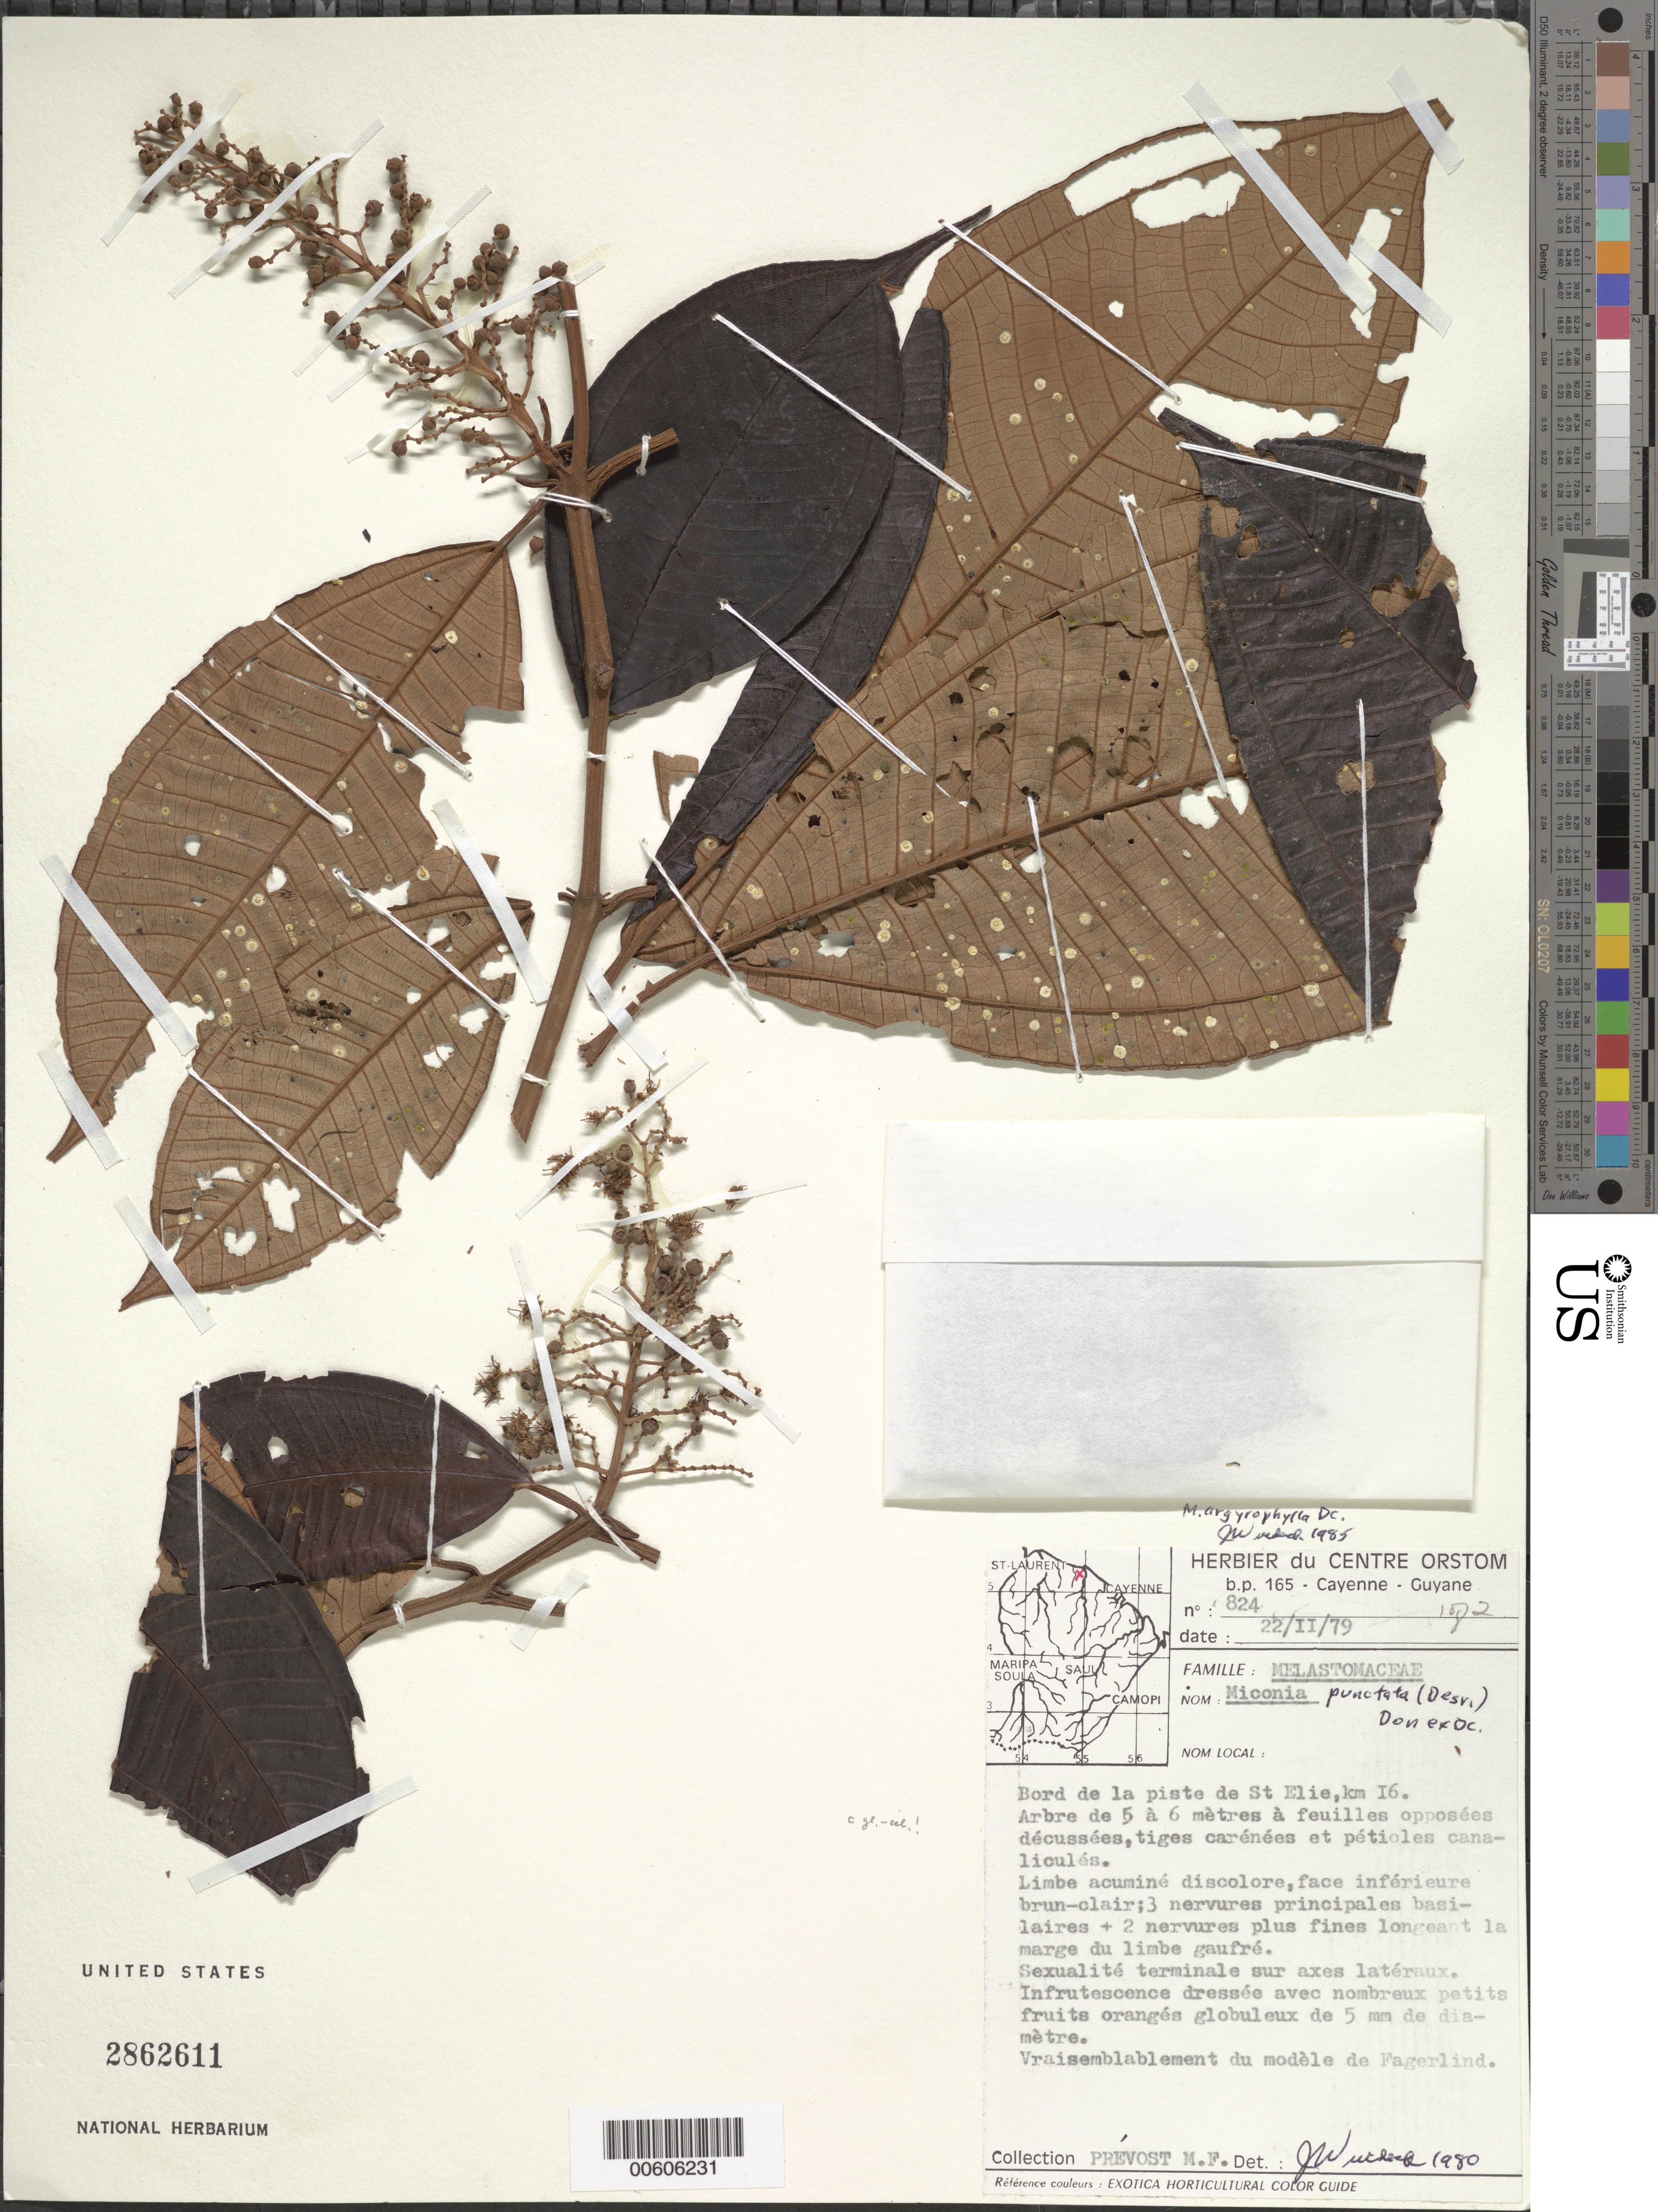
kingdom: Plantae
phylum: Tracheophyta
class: Magnoliopsida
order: Myrtales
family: Melastomataceae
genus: Miconia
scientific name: Miconia argyrophylla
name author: DC.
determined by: Wurdack, John J., (US), US (UNITED STATES)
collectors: M.-F. Prévost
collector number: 824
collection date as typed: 22-Feb-79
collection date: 1979-02-22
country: French Guiana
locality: Piste de Saint-Élie, pk. 16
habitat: Borde de la piste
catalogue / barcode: US 2862611